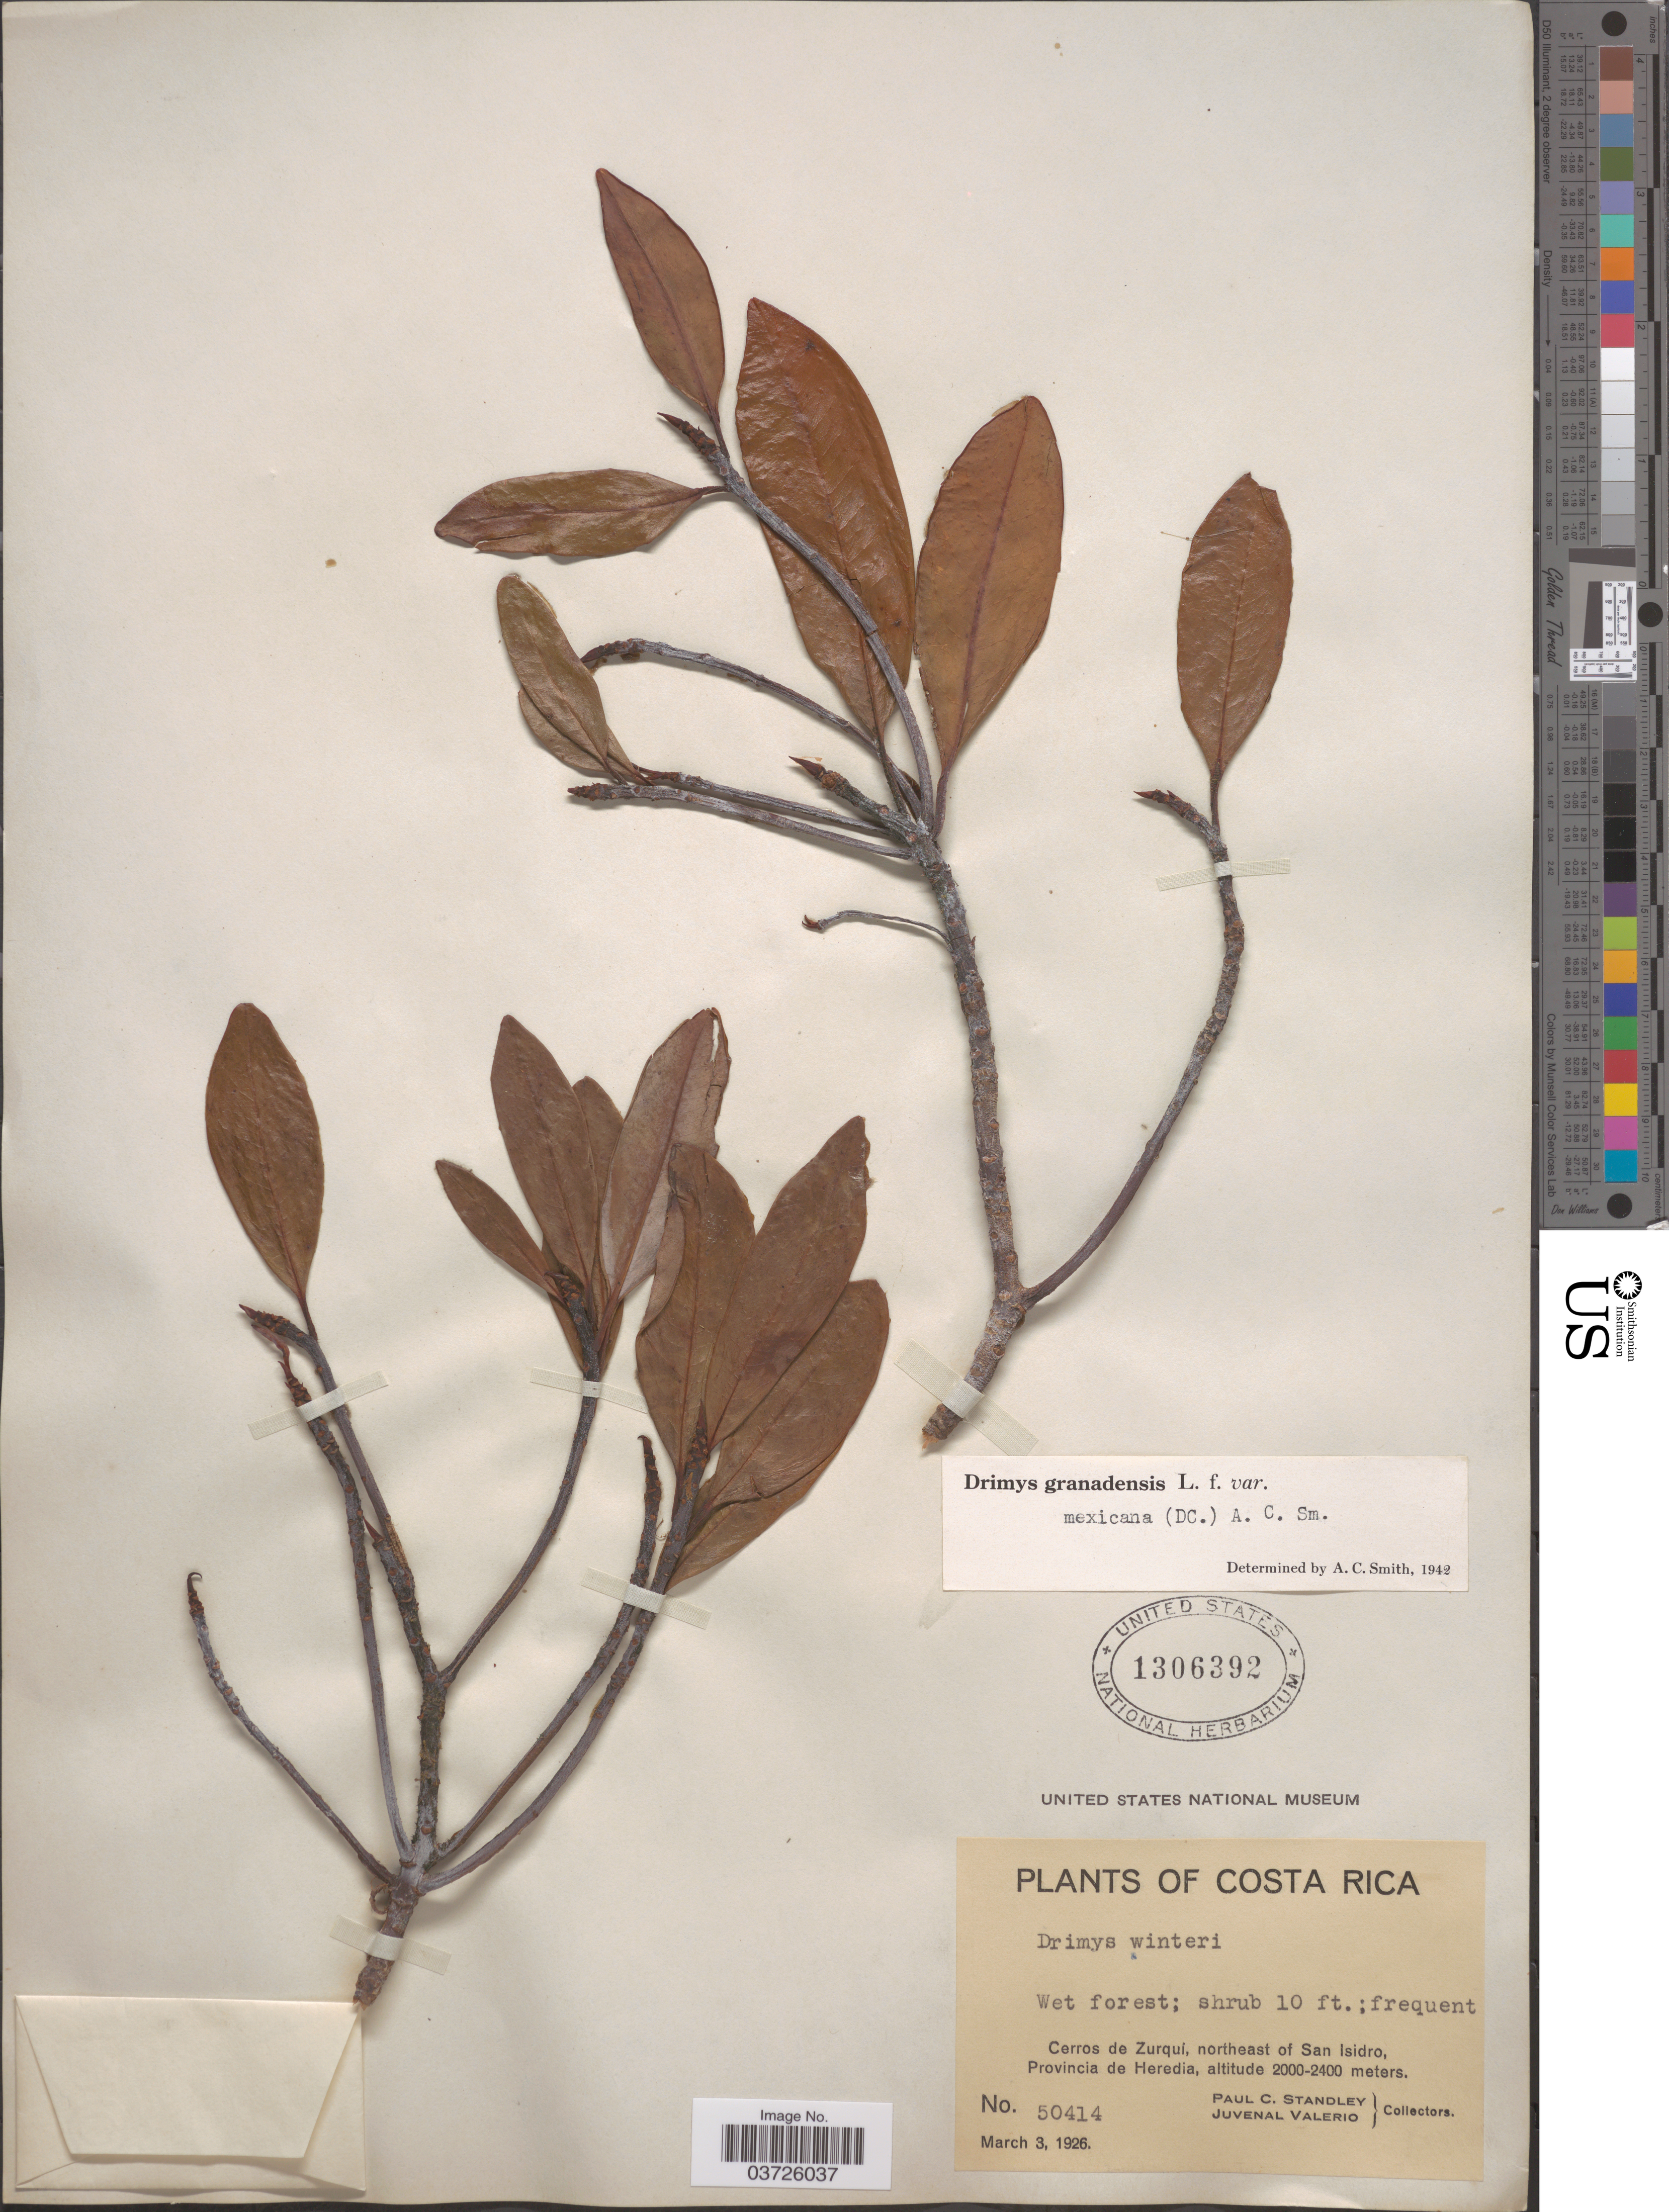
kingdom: Plantae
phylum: Tracheophyta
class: Magnoliopsida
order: Canellales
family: Winteraceae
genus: Drimys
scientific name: Drimys granadensis var. mexicana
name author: L. f.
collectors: P. C. Standley & J. Valerio R.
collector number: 50414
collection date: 1926-03-03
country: Costa Rica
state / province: Heredia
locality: Cerros de Zurqui, northeast of San Isidro.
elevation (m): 2000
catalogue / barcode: US 1306392